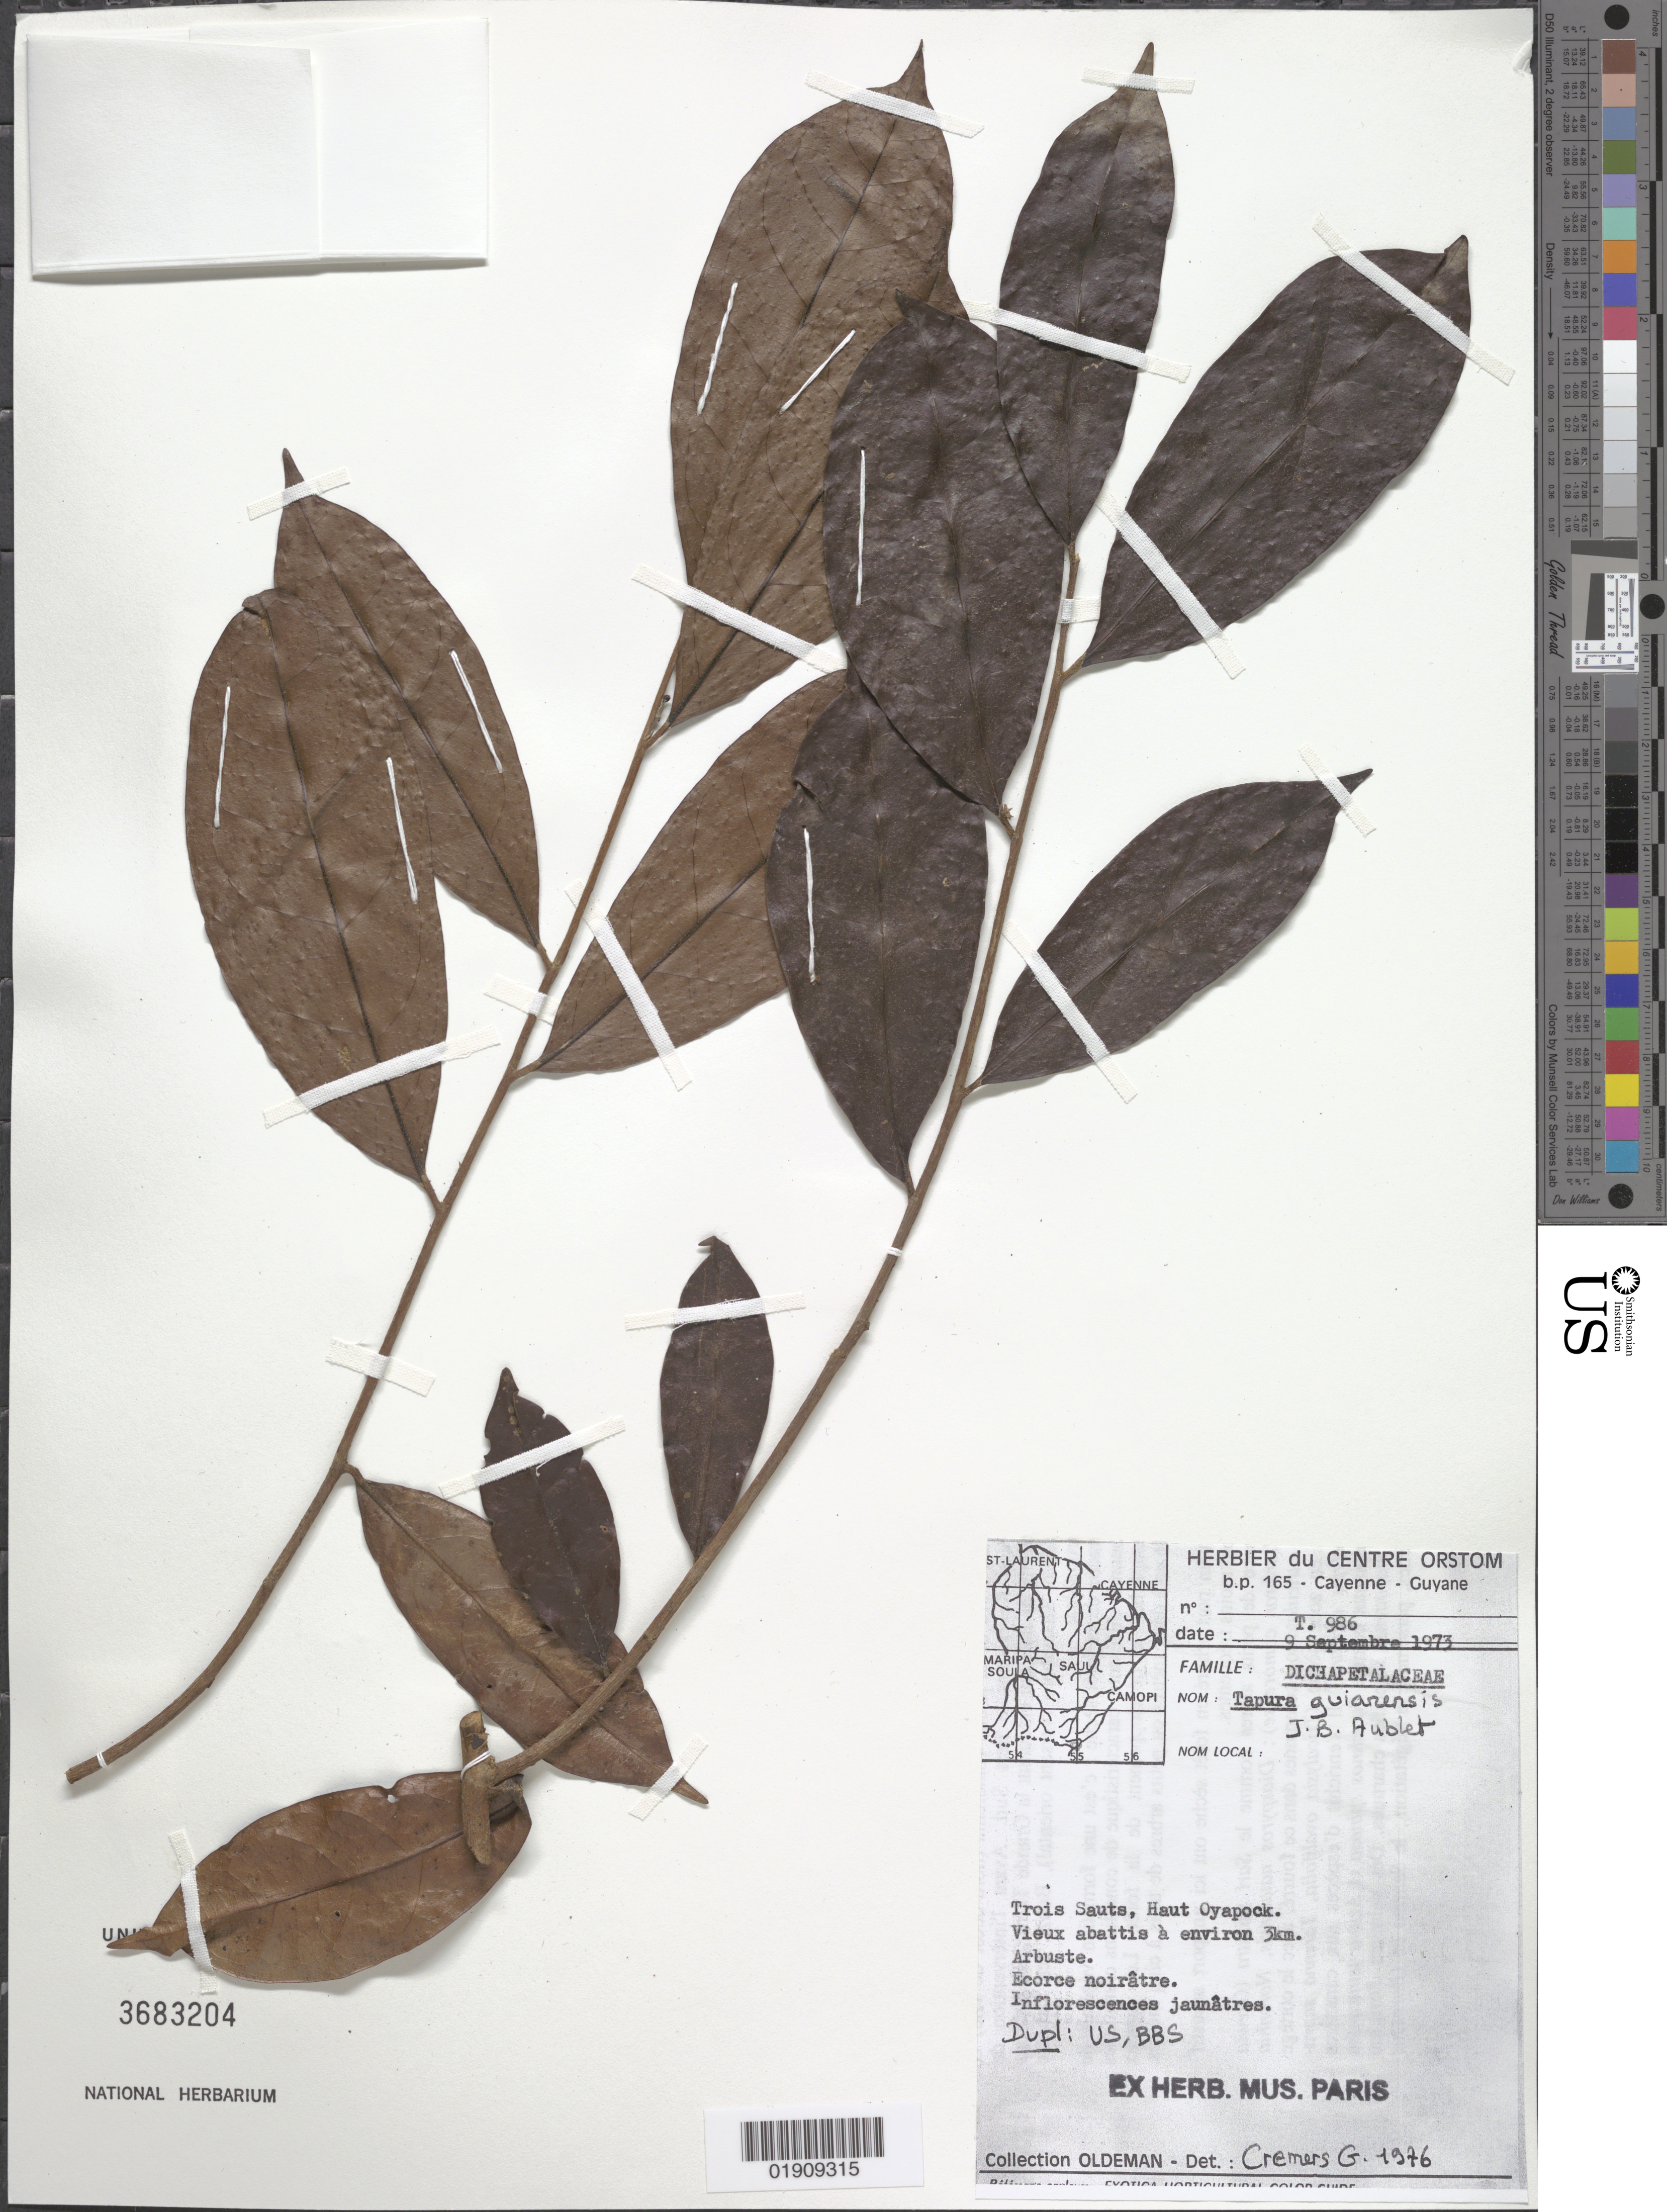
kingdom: Plantae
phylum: Tracheophyta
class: Magnoliopsida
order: Malpighiales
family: Dichapetalaceae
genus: Tapura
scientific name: Tapura guianensis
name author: Aubl.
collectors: R. Oldeman & J.-J. de Granville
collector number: T 986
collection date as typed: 9-Sep-73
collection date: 1973-09-09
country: French Guiana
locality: Trois Sauts, Haut Oyapock, vieux abattis a environ 3 km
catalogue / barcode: US 3683204